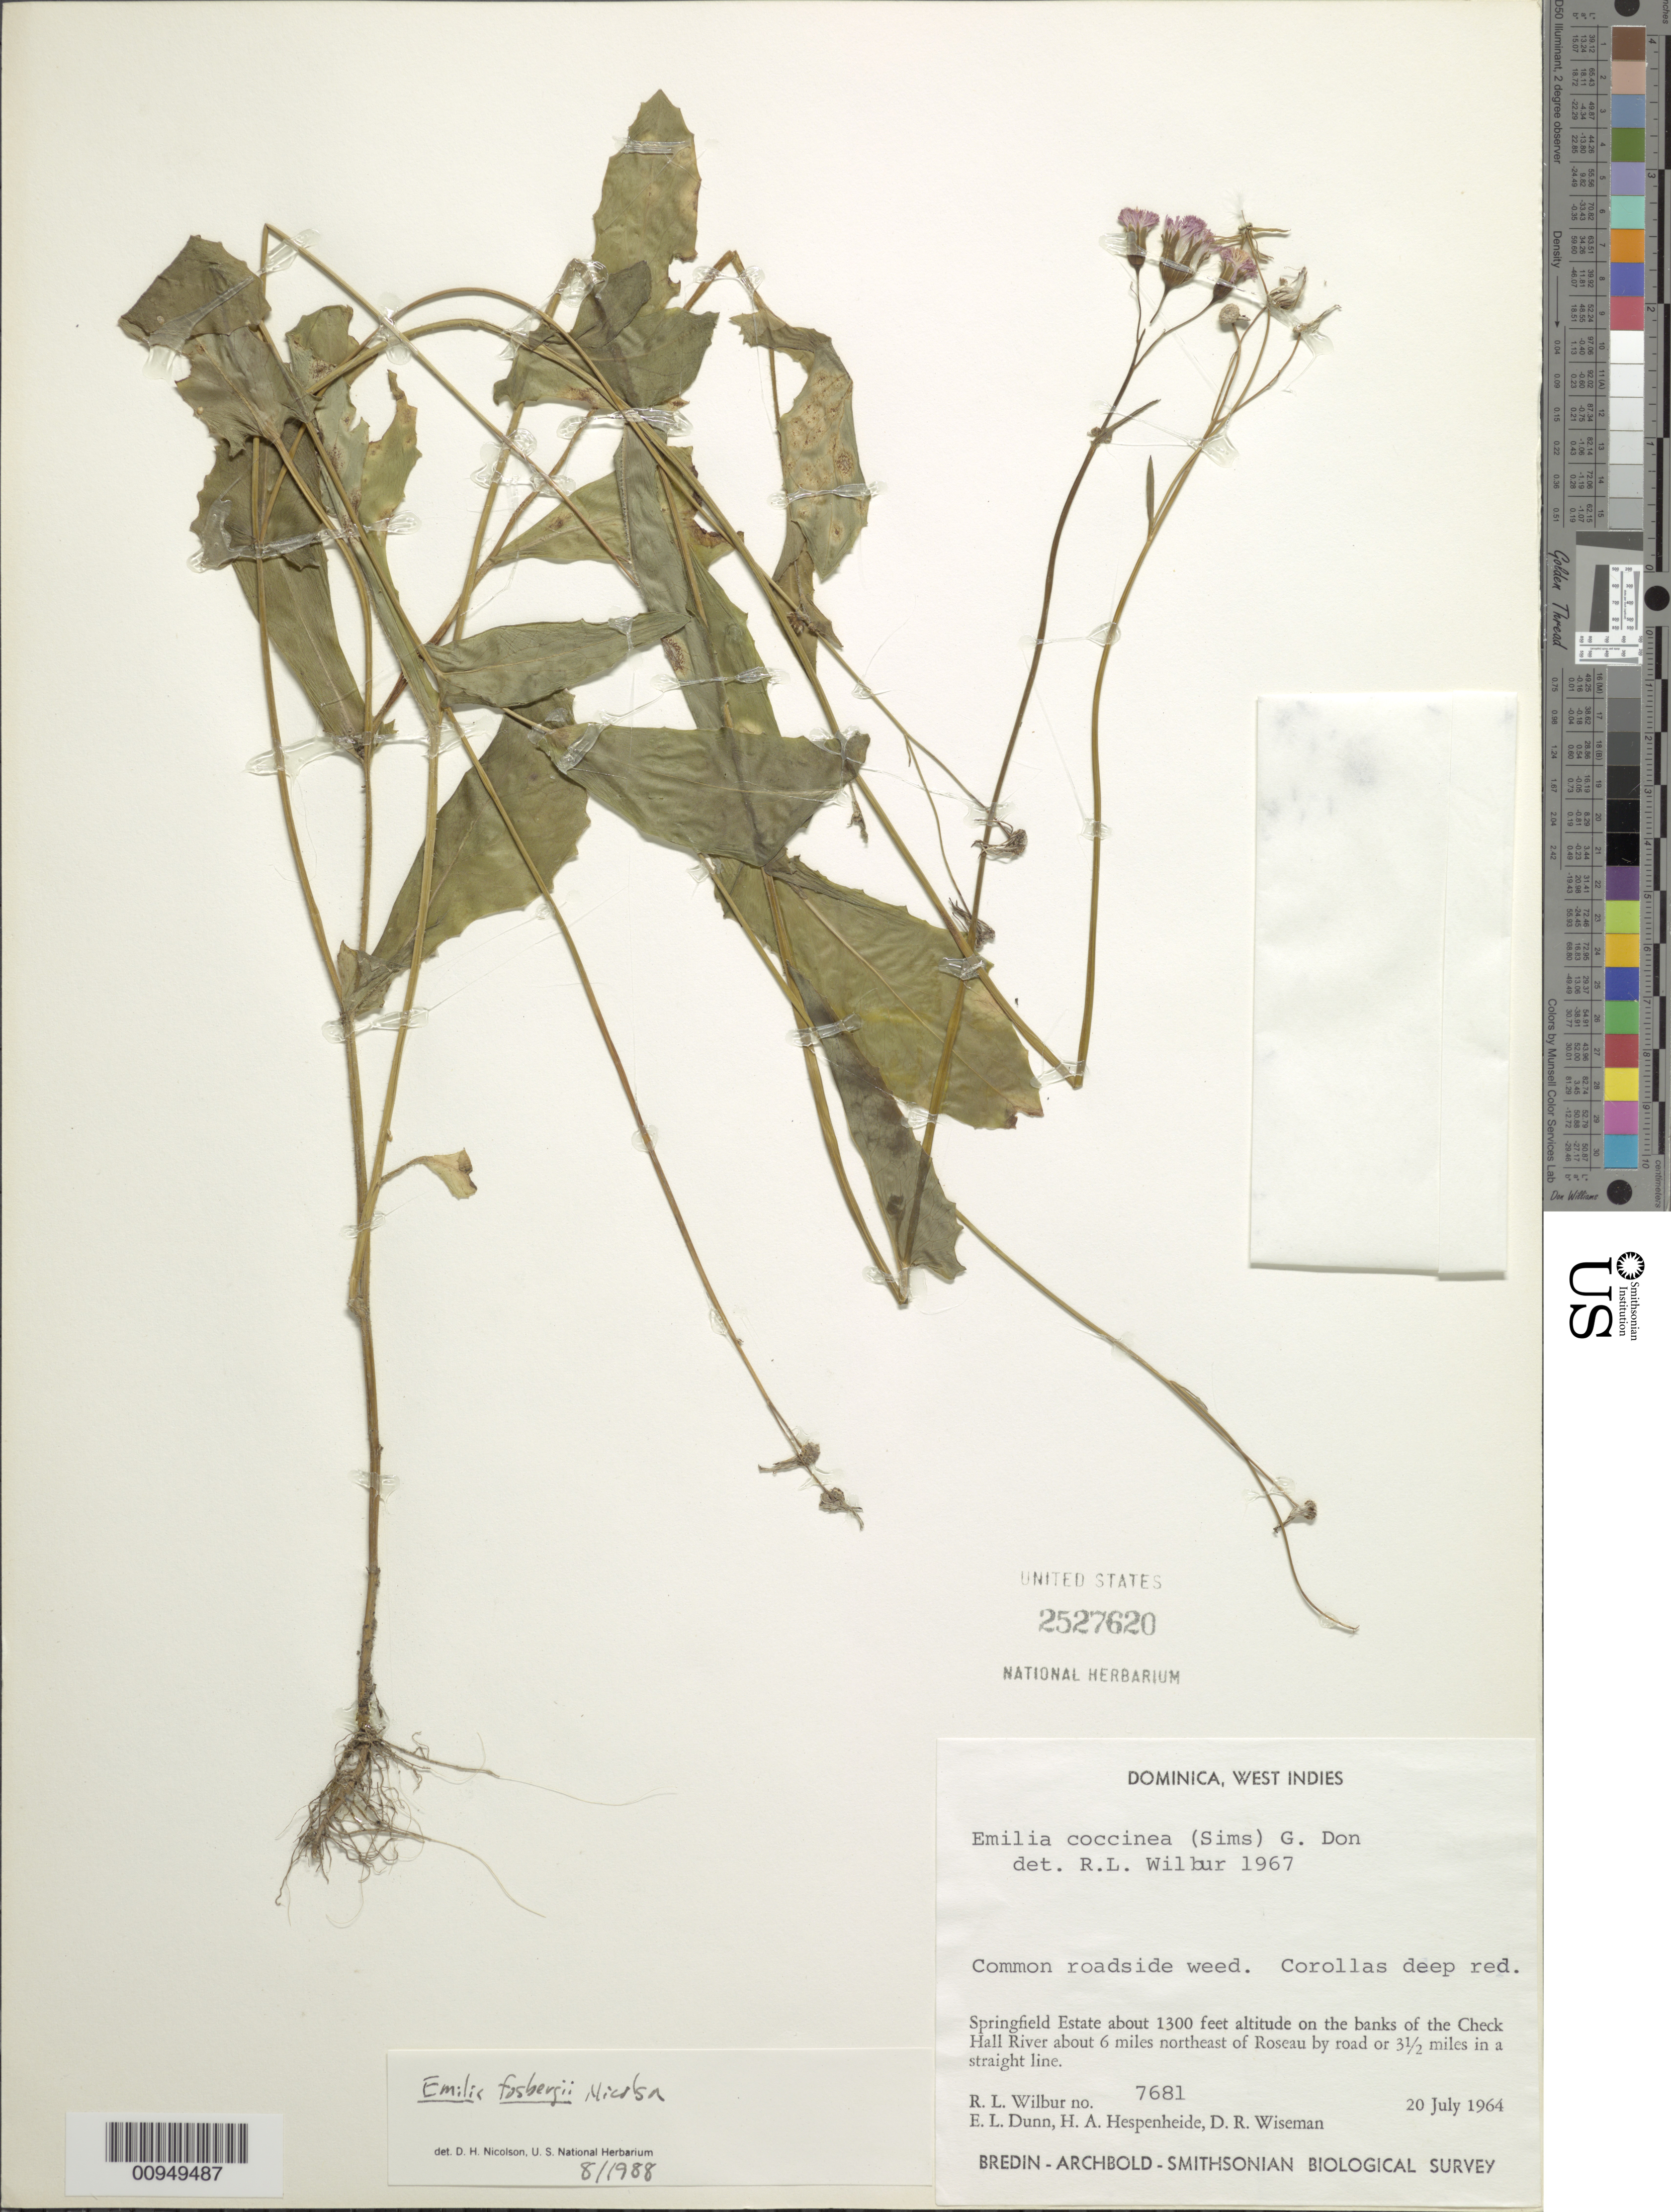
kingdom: Plantae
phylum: Tracheophyta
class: Magnoliopsida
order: Asterales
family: Asteraceae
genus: Emilia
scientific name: Emilia fosbergii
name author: Nicolson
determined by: Nicolson, Dan H.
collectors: R. L. Wilbur, E. Dunn, H. A. Hespenheide & D. R. Wiseman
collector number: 7681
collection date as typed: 20 Jul 1964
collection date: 1964-07-20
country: Dominica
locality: Springfield Estate, on the banks of the Check Hall River about 6 miles NE of Roseau by road or 3.5 miles in a straight line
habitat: Roadside on the banks of river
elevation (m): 396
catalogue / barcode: US 2527620